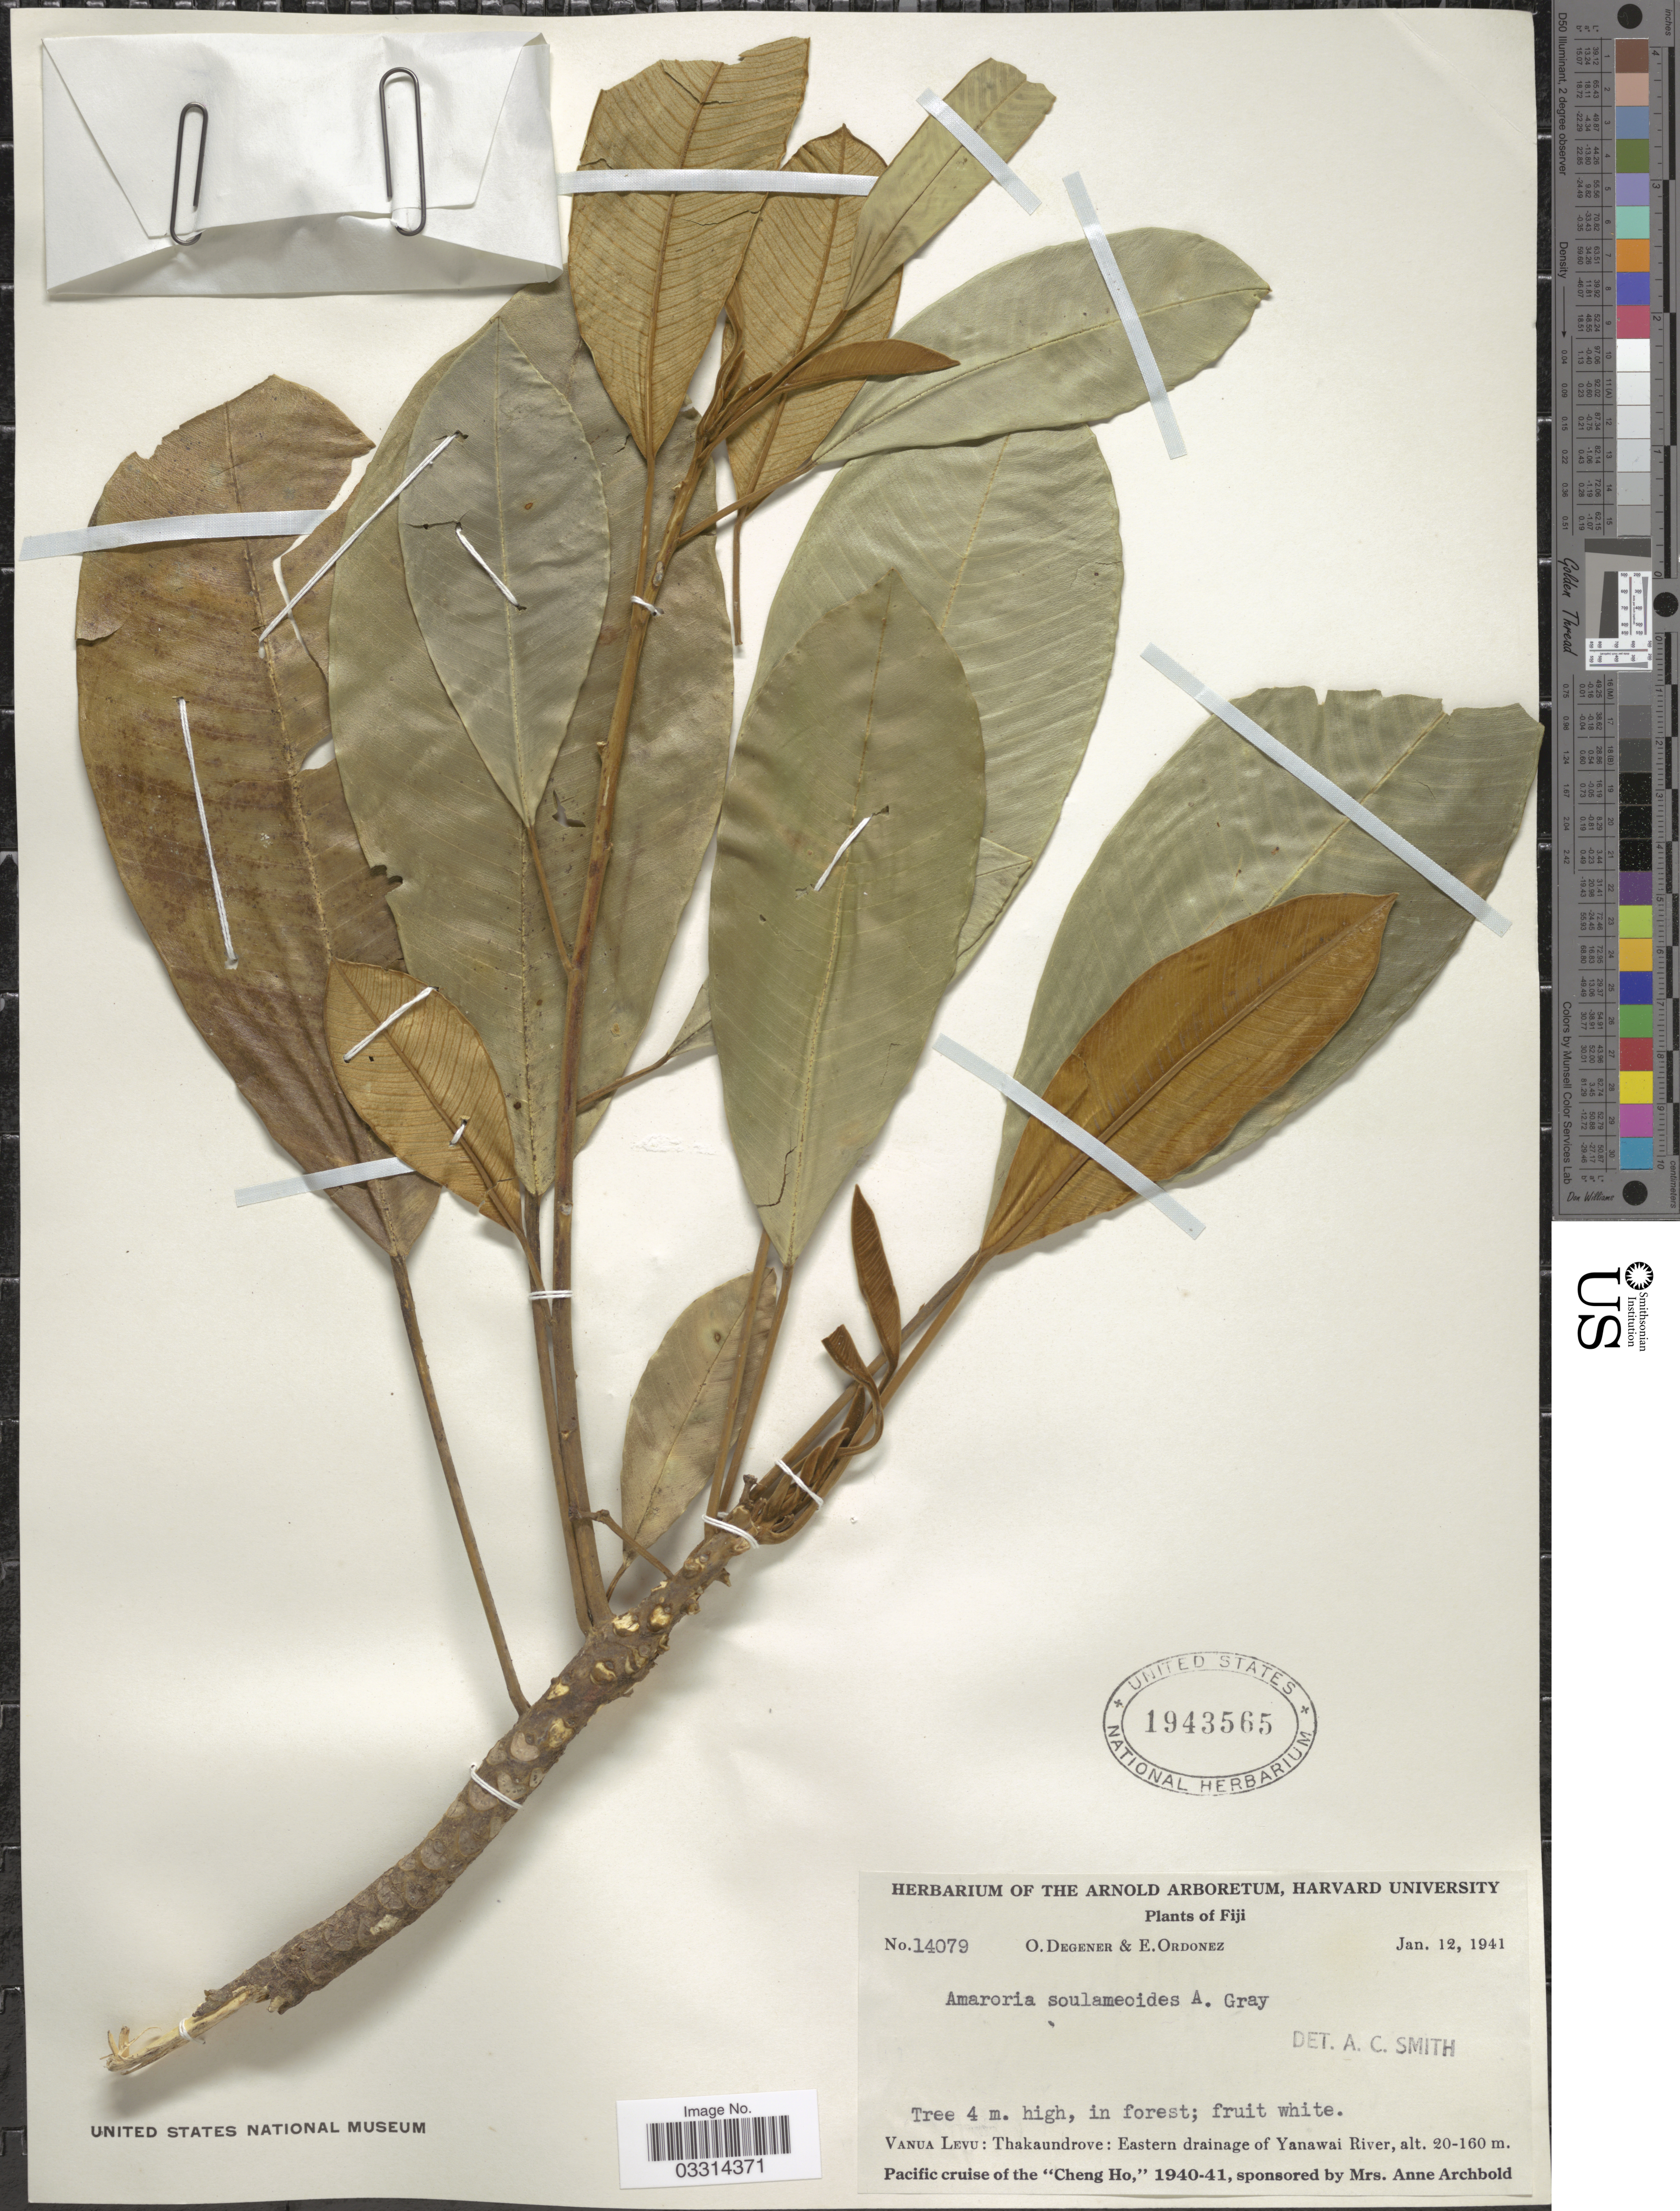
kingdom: Plantae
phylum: Tracheophyta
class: Magnoliopsida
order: Sapindales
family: Simaroubaceae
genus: Soulamea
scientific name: Soulamea soulameoides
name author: (A. Gray) Noot.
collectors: O. Degener & E. Ordonez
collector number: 14079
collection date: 1941-01-12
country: Fiji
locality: Vanua Levu: Thakaundrove: Eastern drainage of Yanawai River.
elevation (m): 20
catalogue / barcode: US 1943565